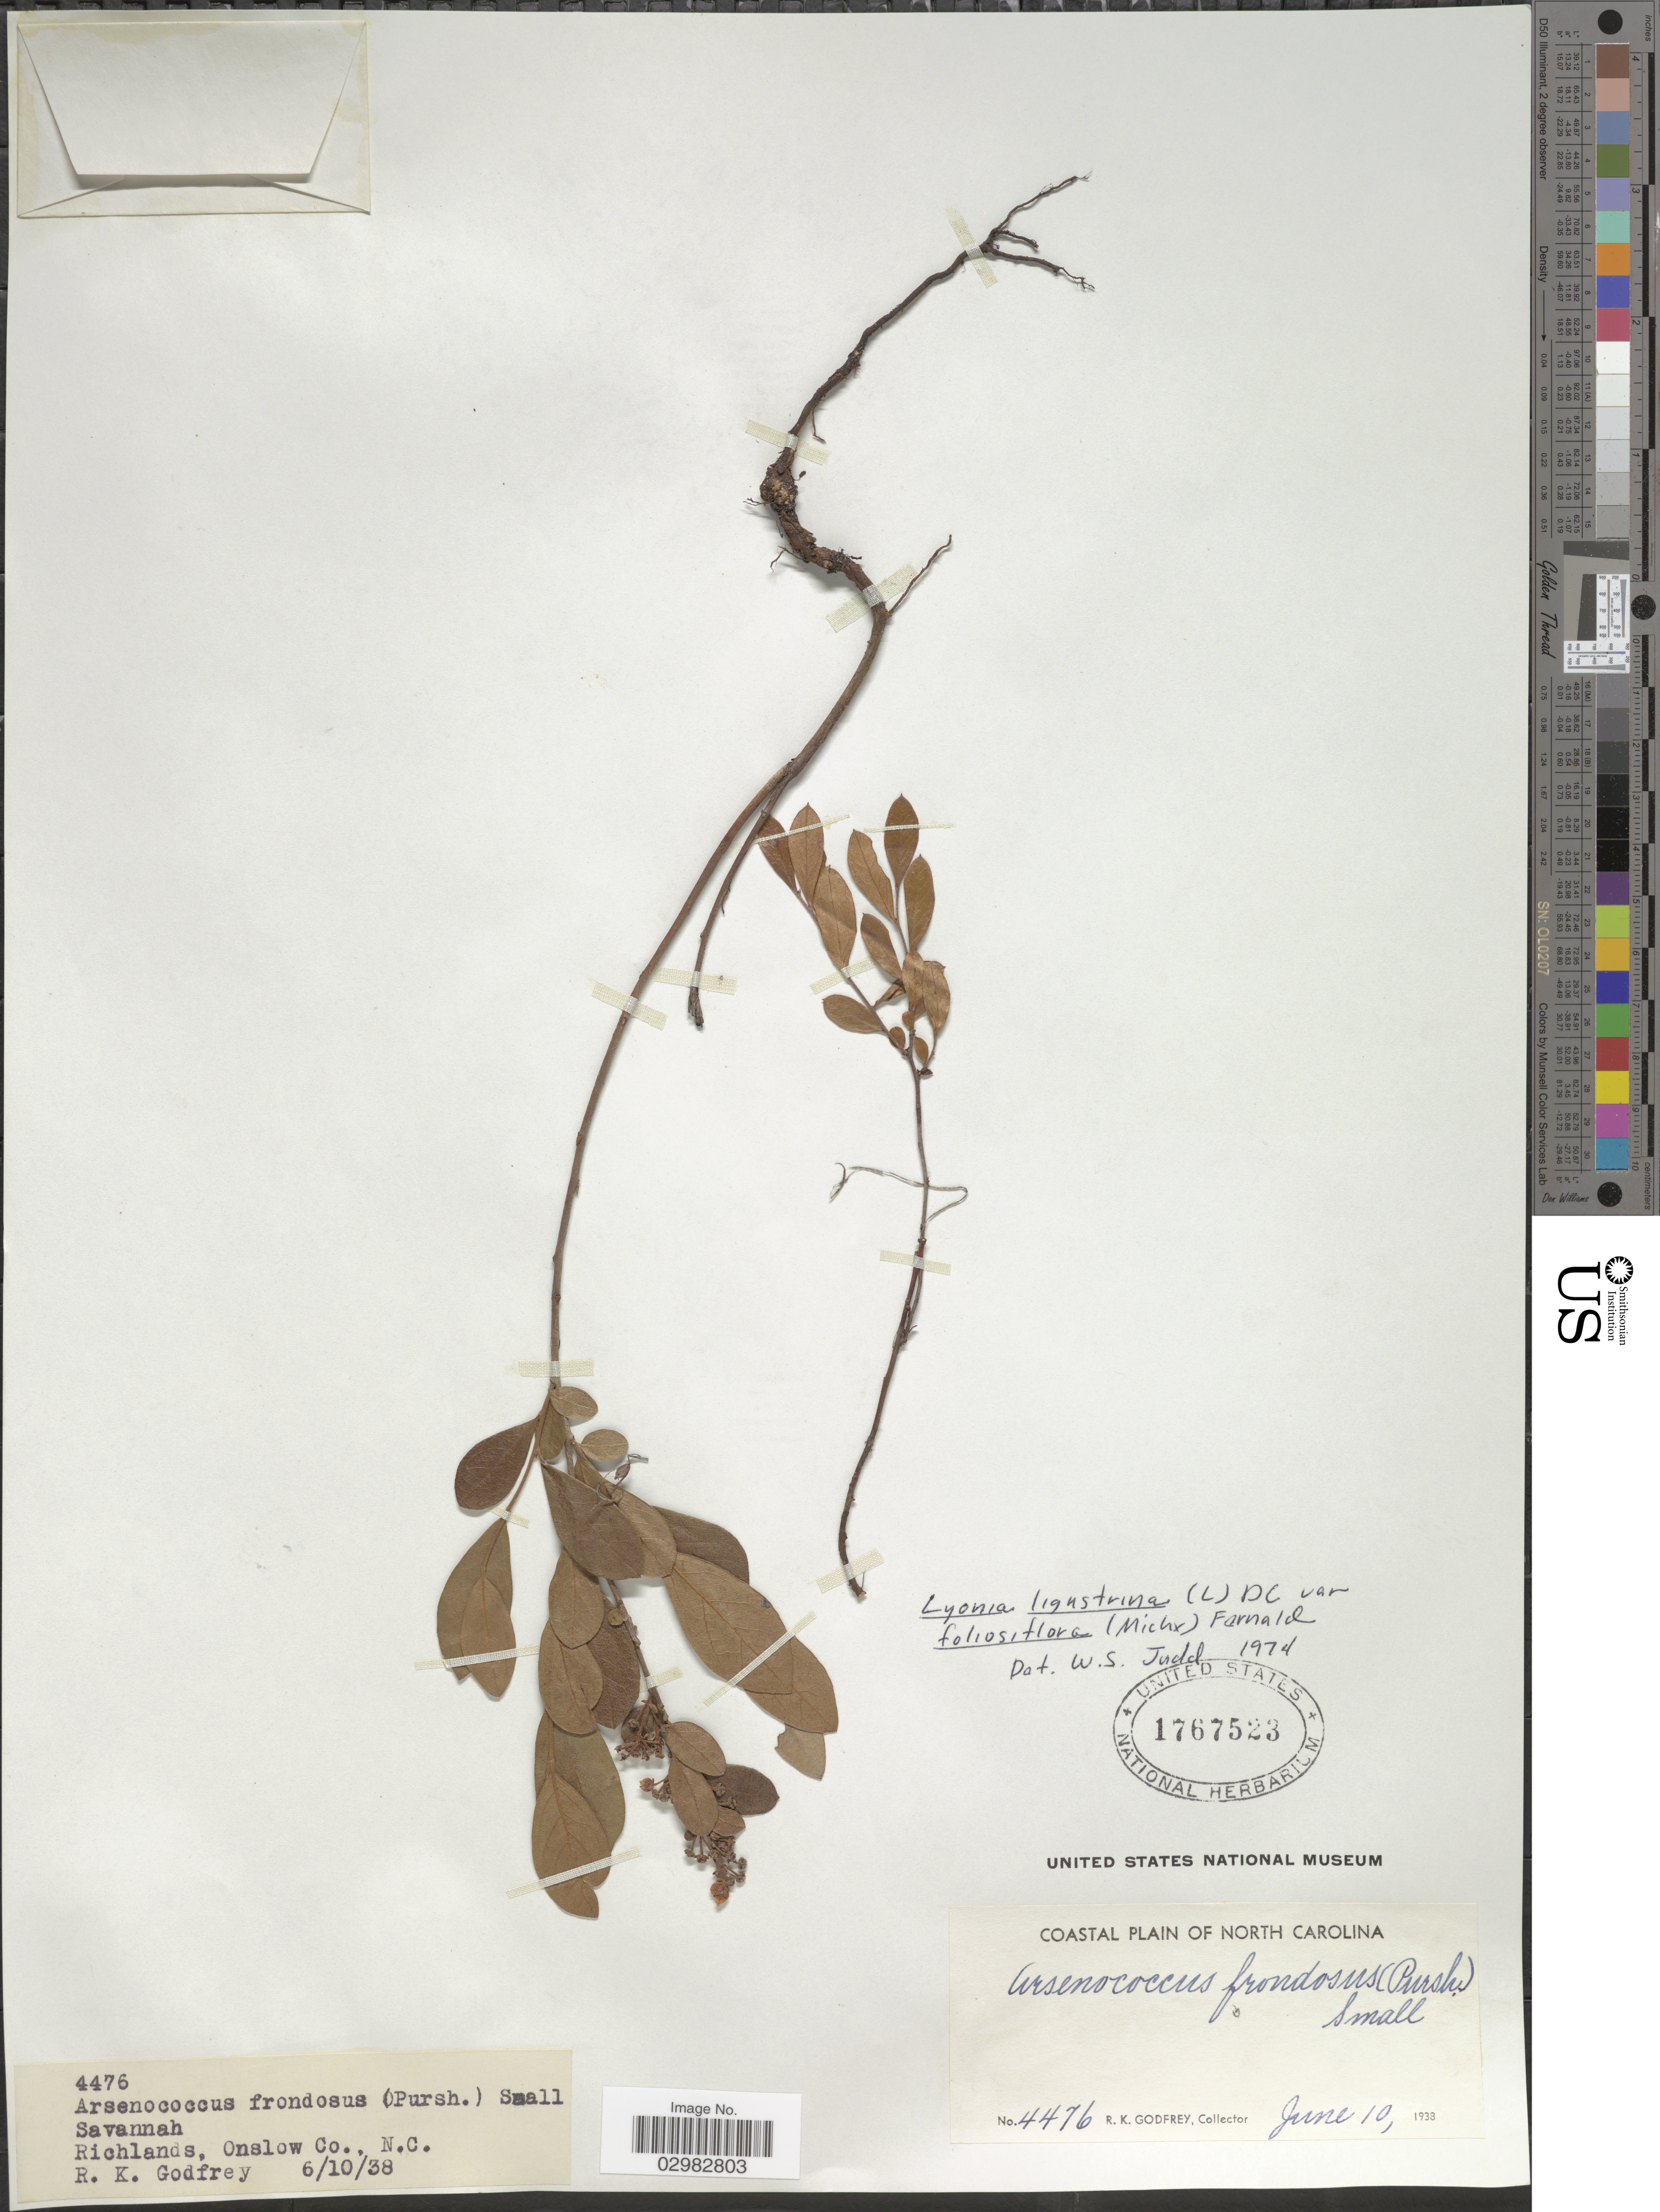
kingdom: Plantae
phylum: Tracheophyta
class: Magnoliopsida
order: Ericales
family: Ericaceae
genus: Lyonia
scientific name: Lyonia ligustrina var. foliosiflora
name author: (Michx.) Fernald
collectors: R. K. Godfrey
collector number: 4476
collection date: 1938-06-10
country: United States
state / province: North Carolina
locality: Coastal Plain of North Carolina, Richlands, Onslow Co.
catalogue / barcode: US 1767523